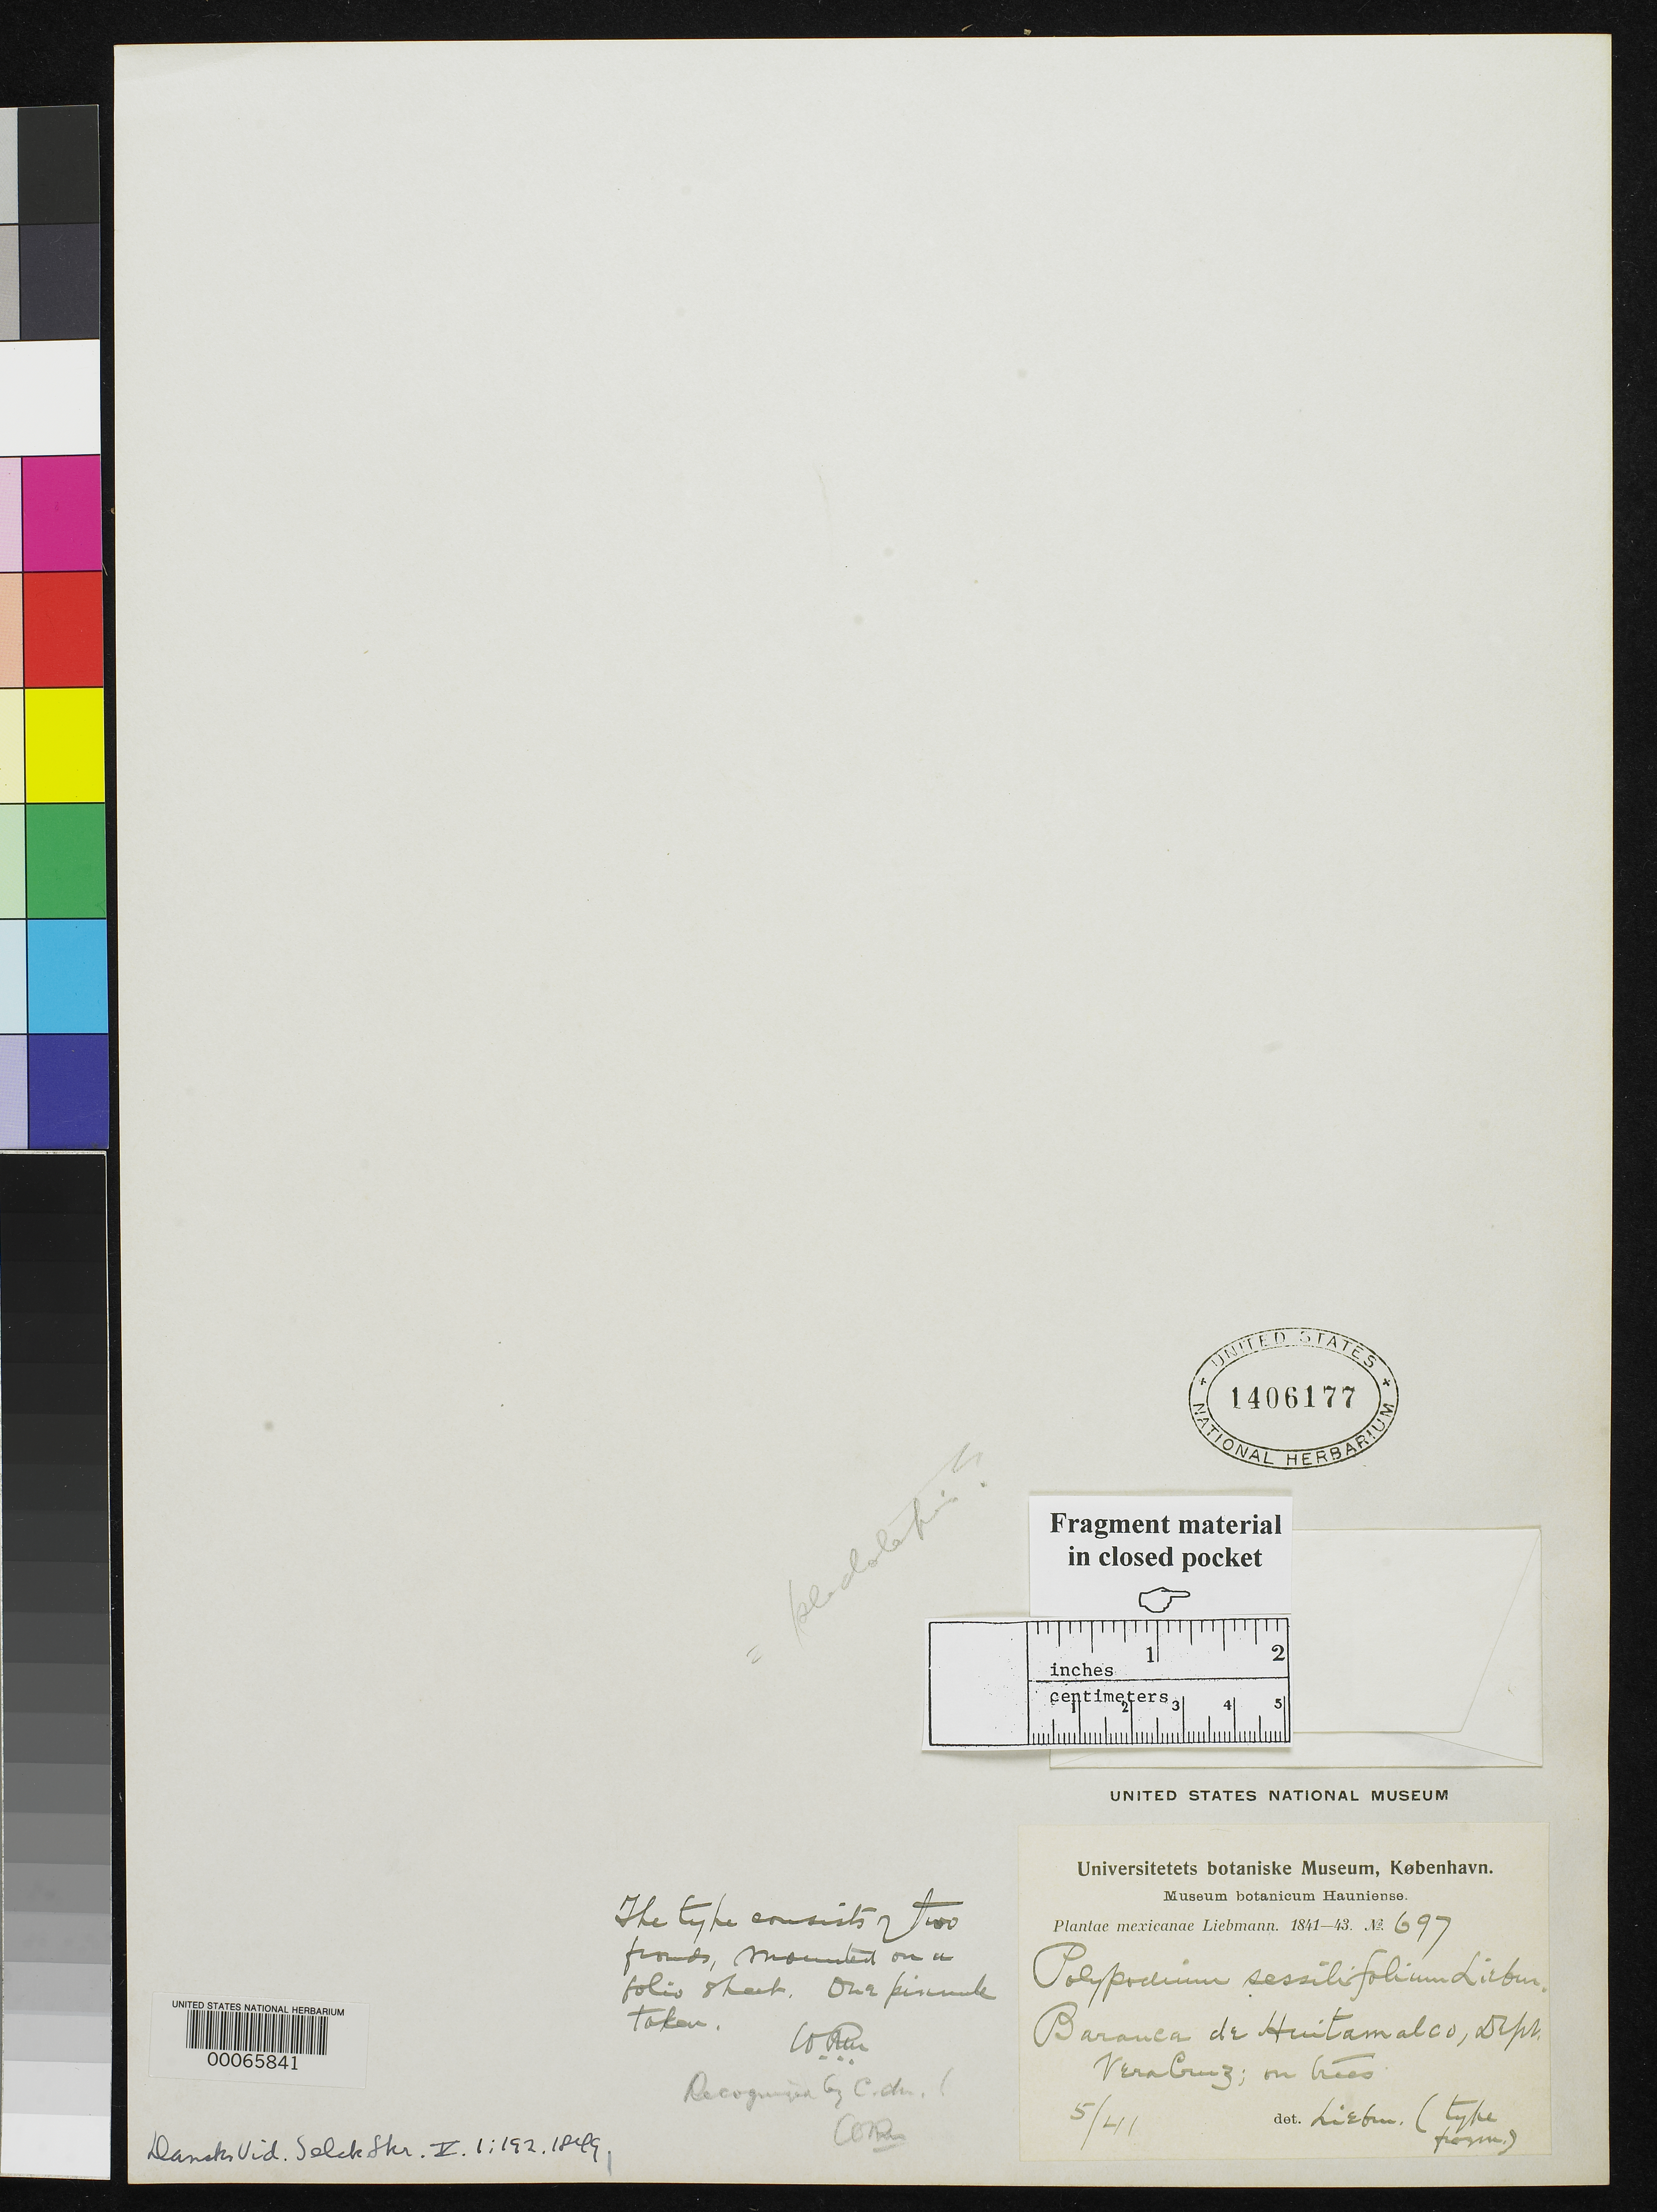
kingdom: Plantae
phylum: Tracheophyta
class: Polypodiopsida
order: Polypodiales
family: Polypodiaceae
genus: Polypodium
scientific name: Polypodium sessilifolium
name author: Liebm.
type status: Type Fragment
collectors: F. M. Liebmann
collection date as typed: May 1941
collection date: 1941-05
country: Mexico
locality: E of Monserrat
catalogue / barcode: US 1406177